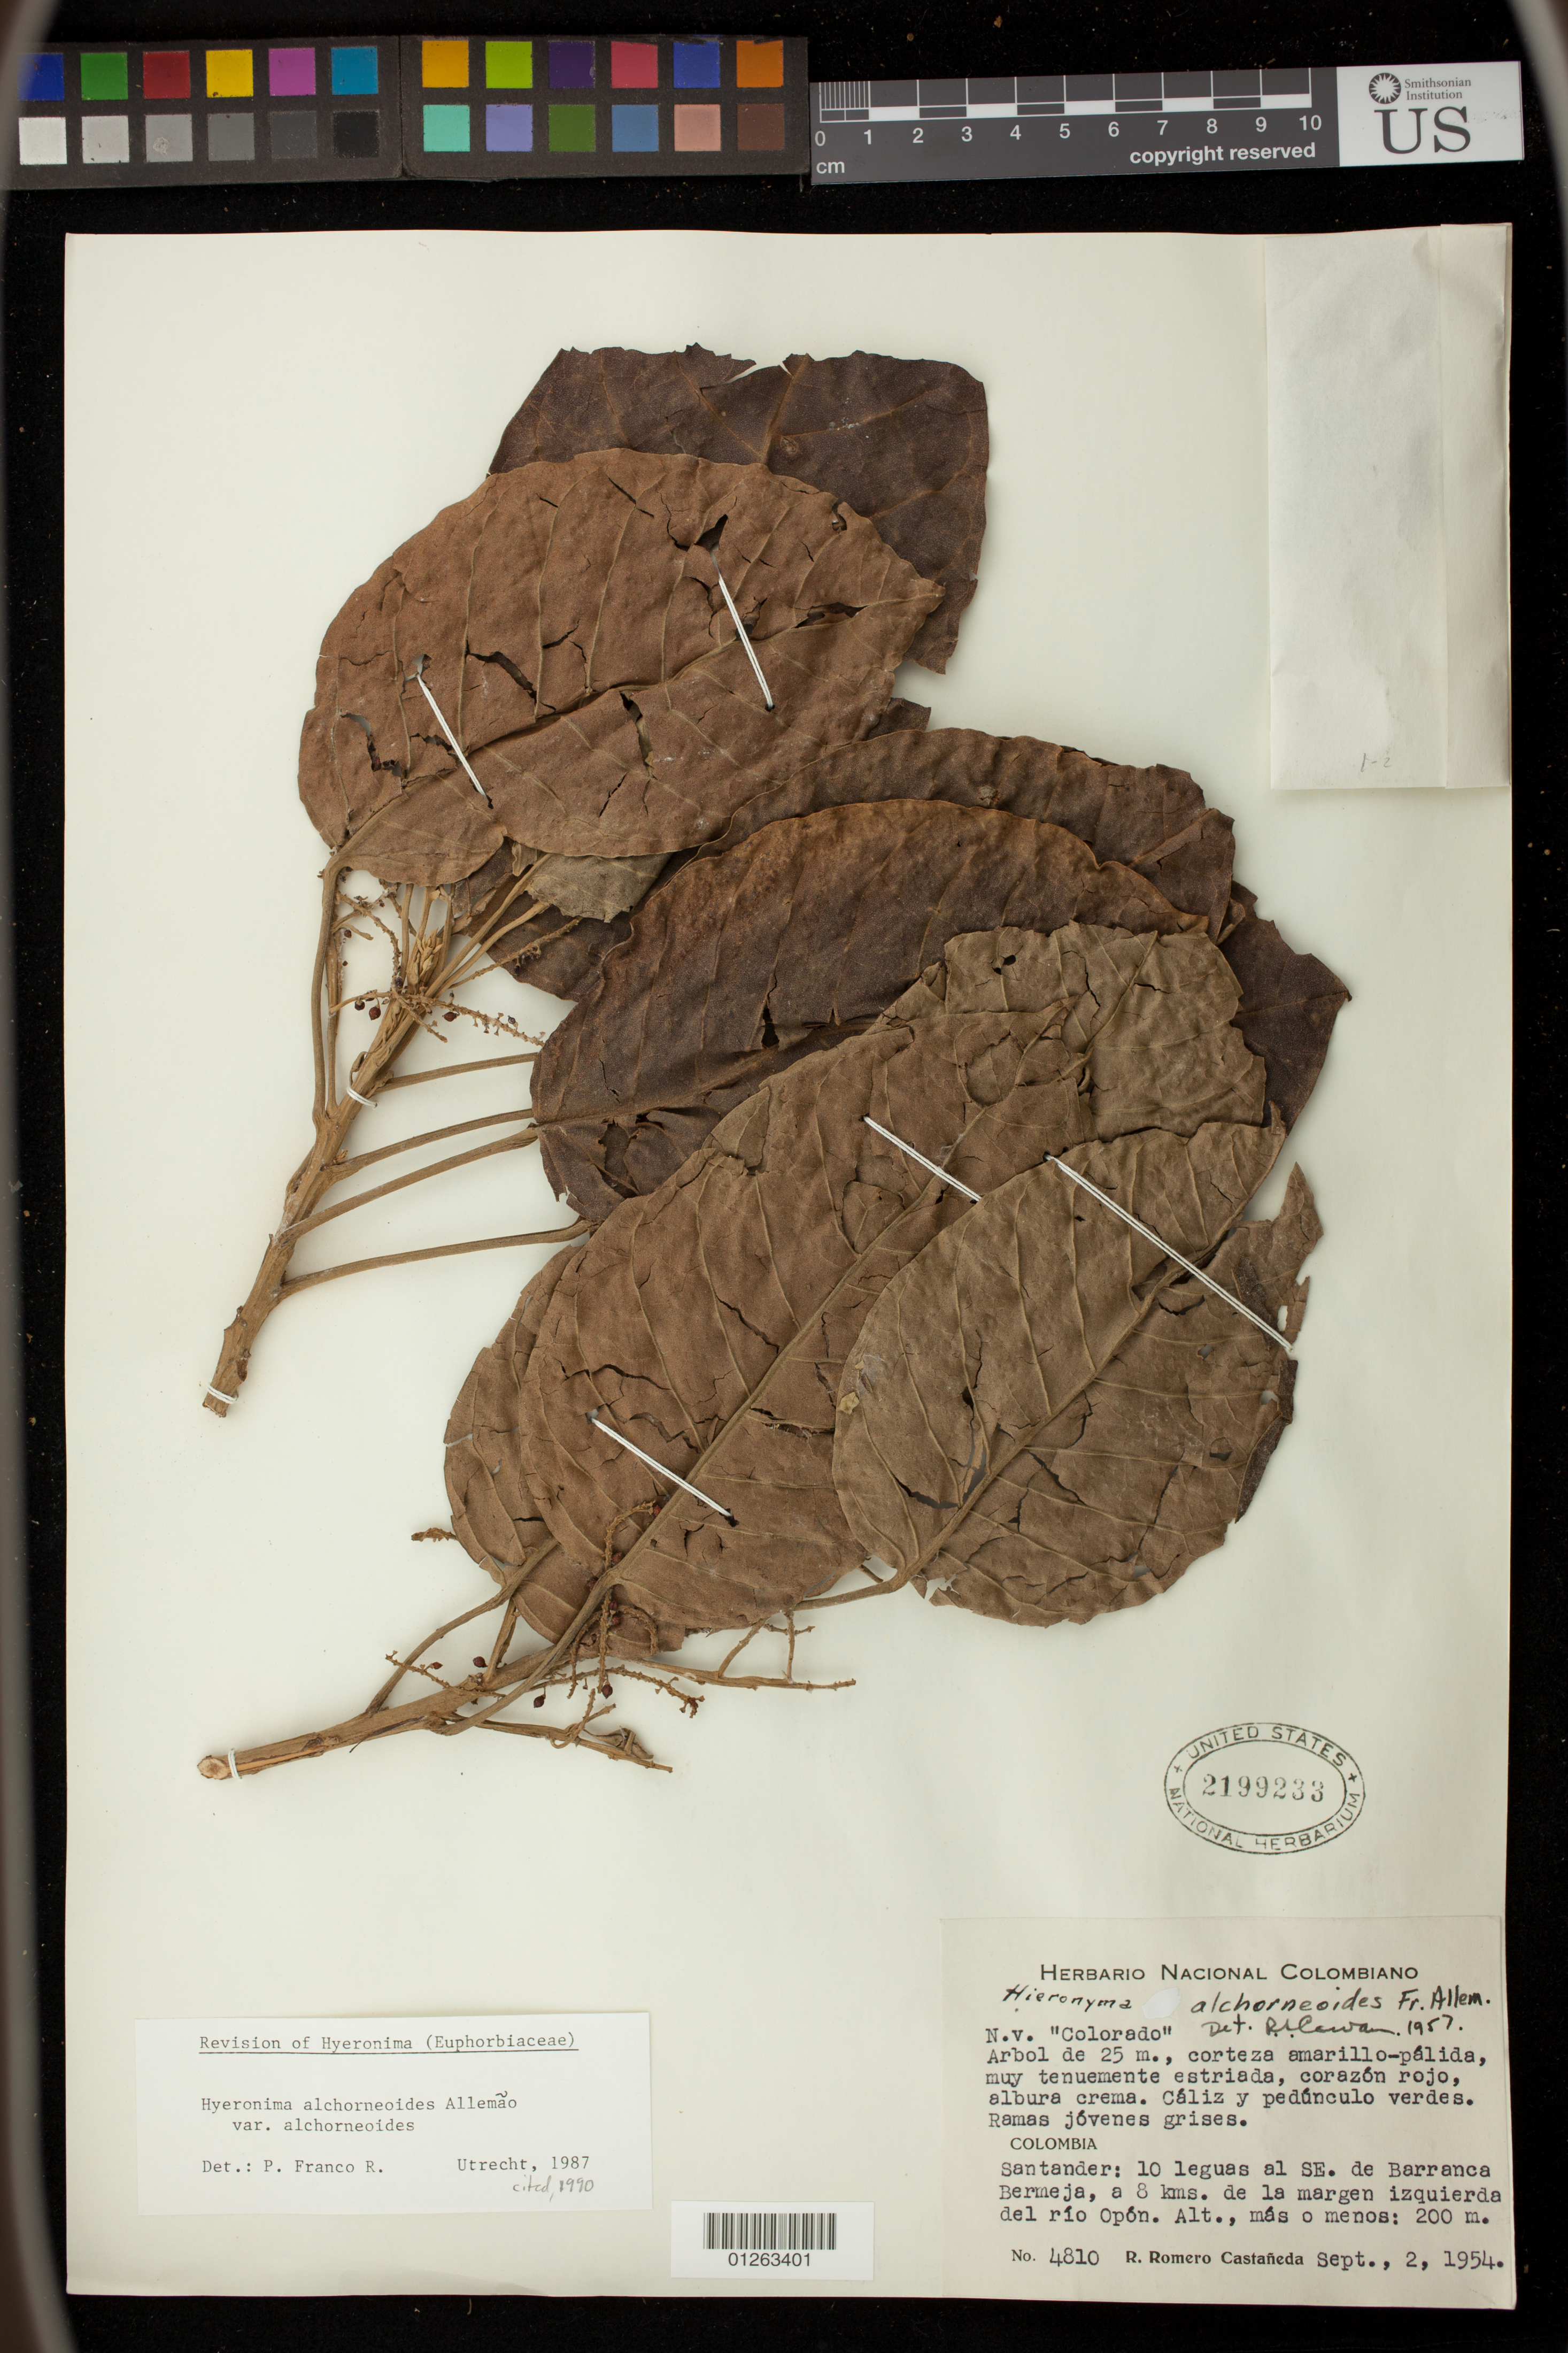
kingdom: Plantae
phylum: Tracheophyta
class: Magnoliopsida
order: Malpighiales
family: Phyllanthaceae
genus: Hieronyma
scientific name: Hieronyma alchorneoides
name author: Allemão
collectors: R. Romero Castañeda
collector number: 4810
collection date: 1954-09-02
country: Colombia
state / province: Santander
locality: Santander: 10 leguas al SE. de Barranca Bermeja, a 8 kms. de la margen izquierda del rio Opon.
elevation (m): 209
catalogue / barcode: US 2199233